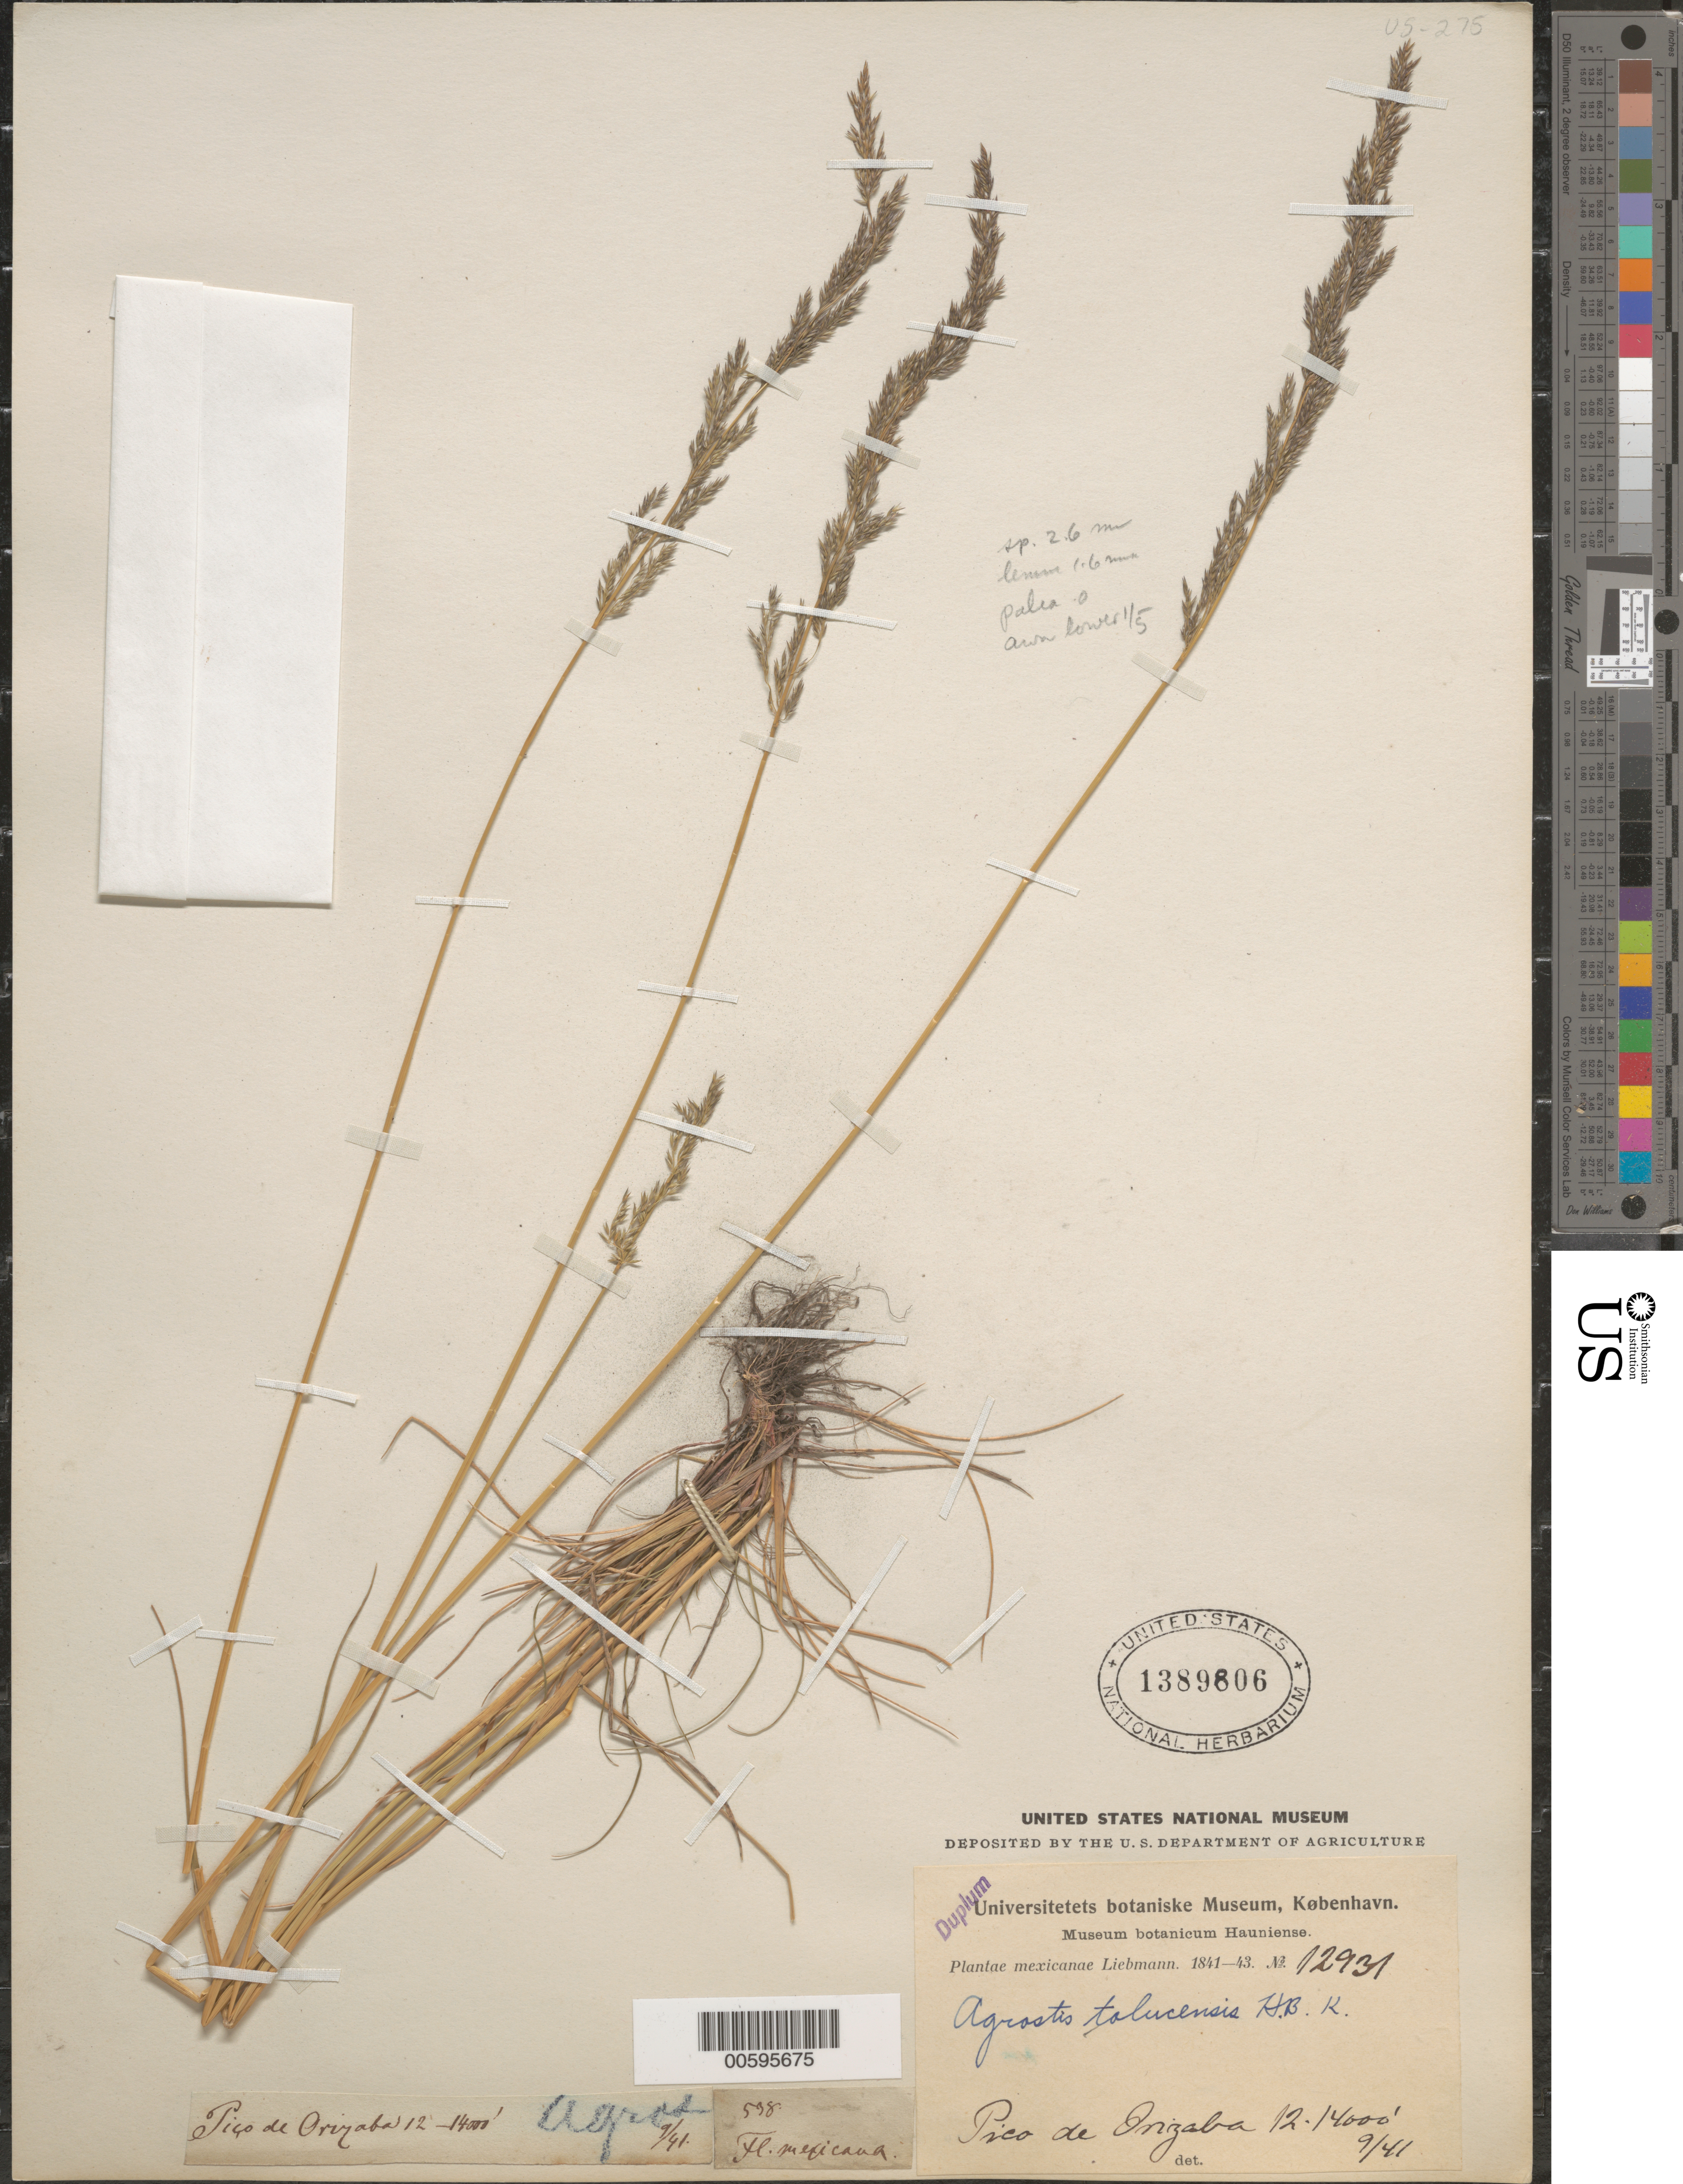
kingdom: Plantae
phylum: Tracheophyta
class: Liliopsida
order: Poales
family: Poaceae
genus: Agrostis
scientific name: Agrostis tolucensis Kunth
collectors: F. M. Liebmann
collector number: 12931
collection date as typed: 0 Sep 1941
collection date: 1941-09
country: Mexico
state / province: Veracruz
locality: Pico de Orizaba.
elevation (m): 4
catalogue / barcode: US 1389806